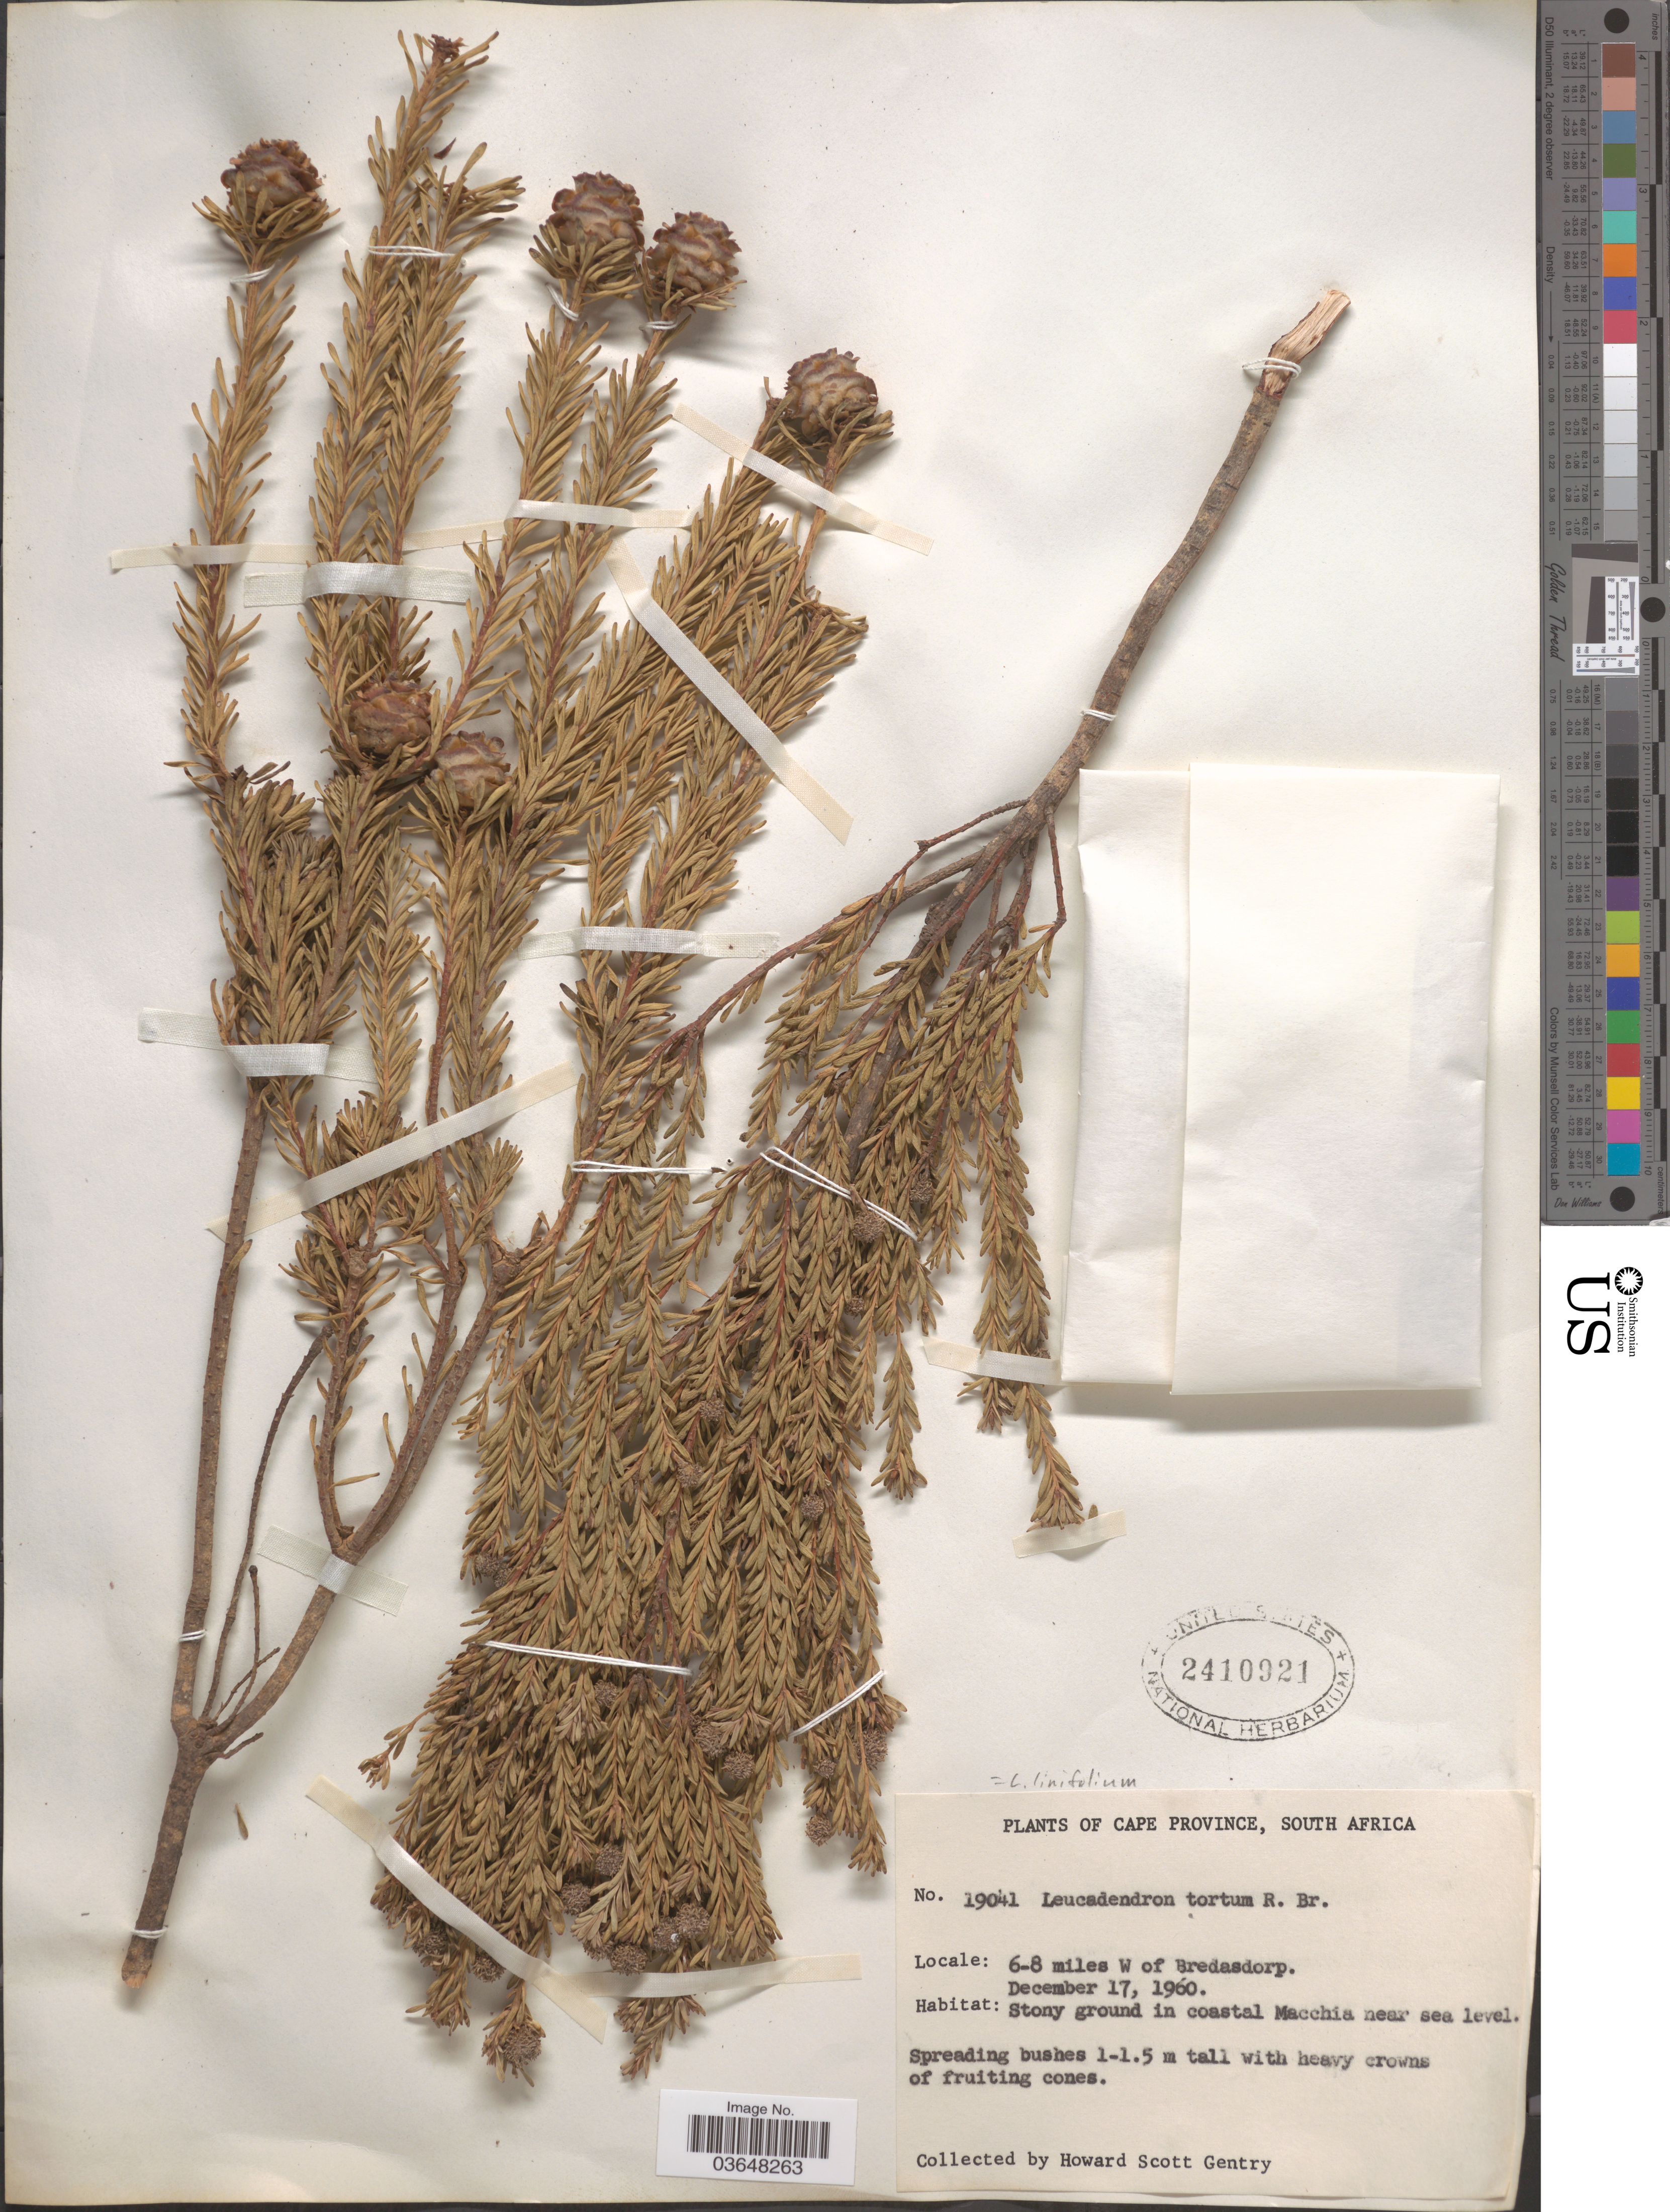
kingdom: Plantae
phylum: Tracheophyta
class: Magnoliopsida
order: Proteales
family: Proteaceae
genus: Leucadendron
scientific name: Leucadendron linifolium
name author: R. Br.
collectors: H. S. Gentry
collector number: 19041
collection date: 1960-12-17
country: South Africa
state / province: Western Cape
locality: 6-8 miles W of Bredasdorp.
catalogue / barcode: US 2410921